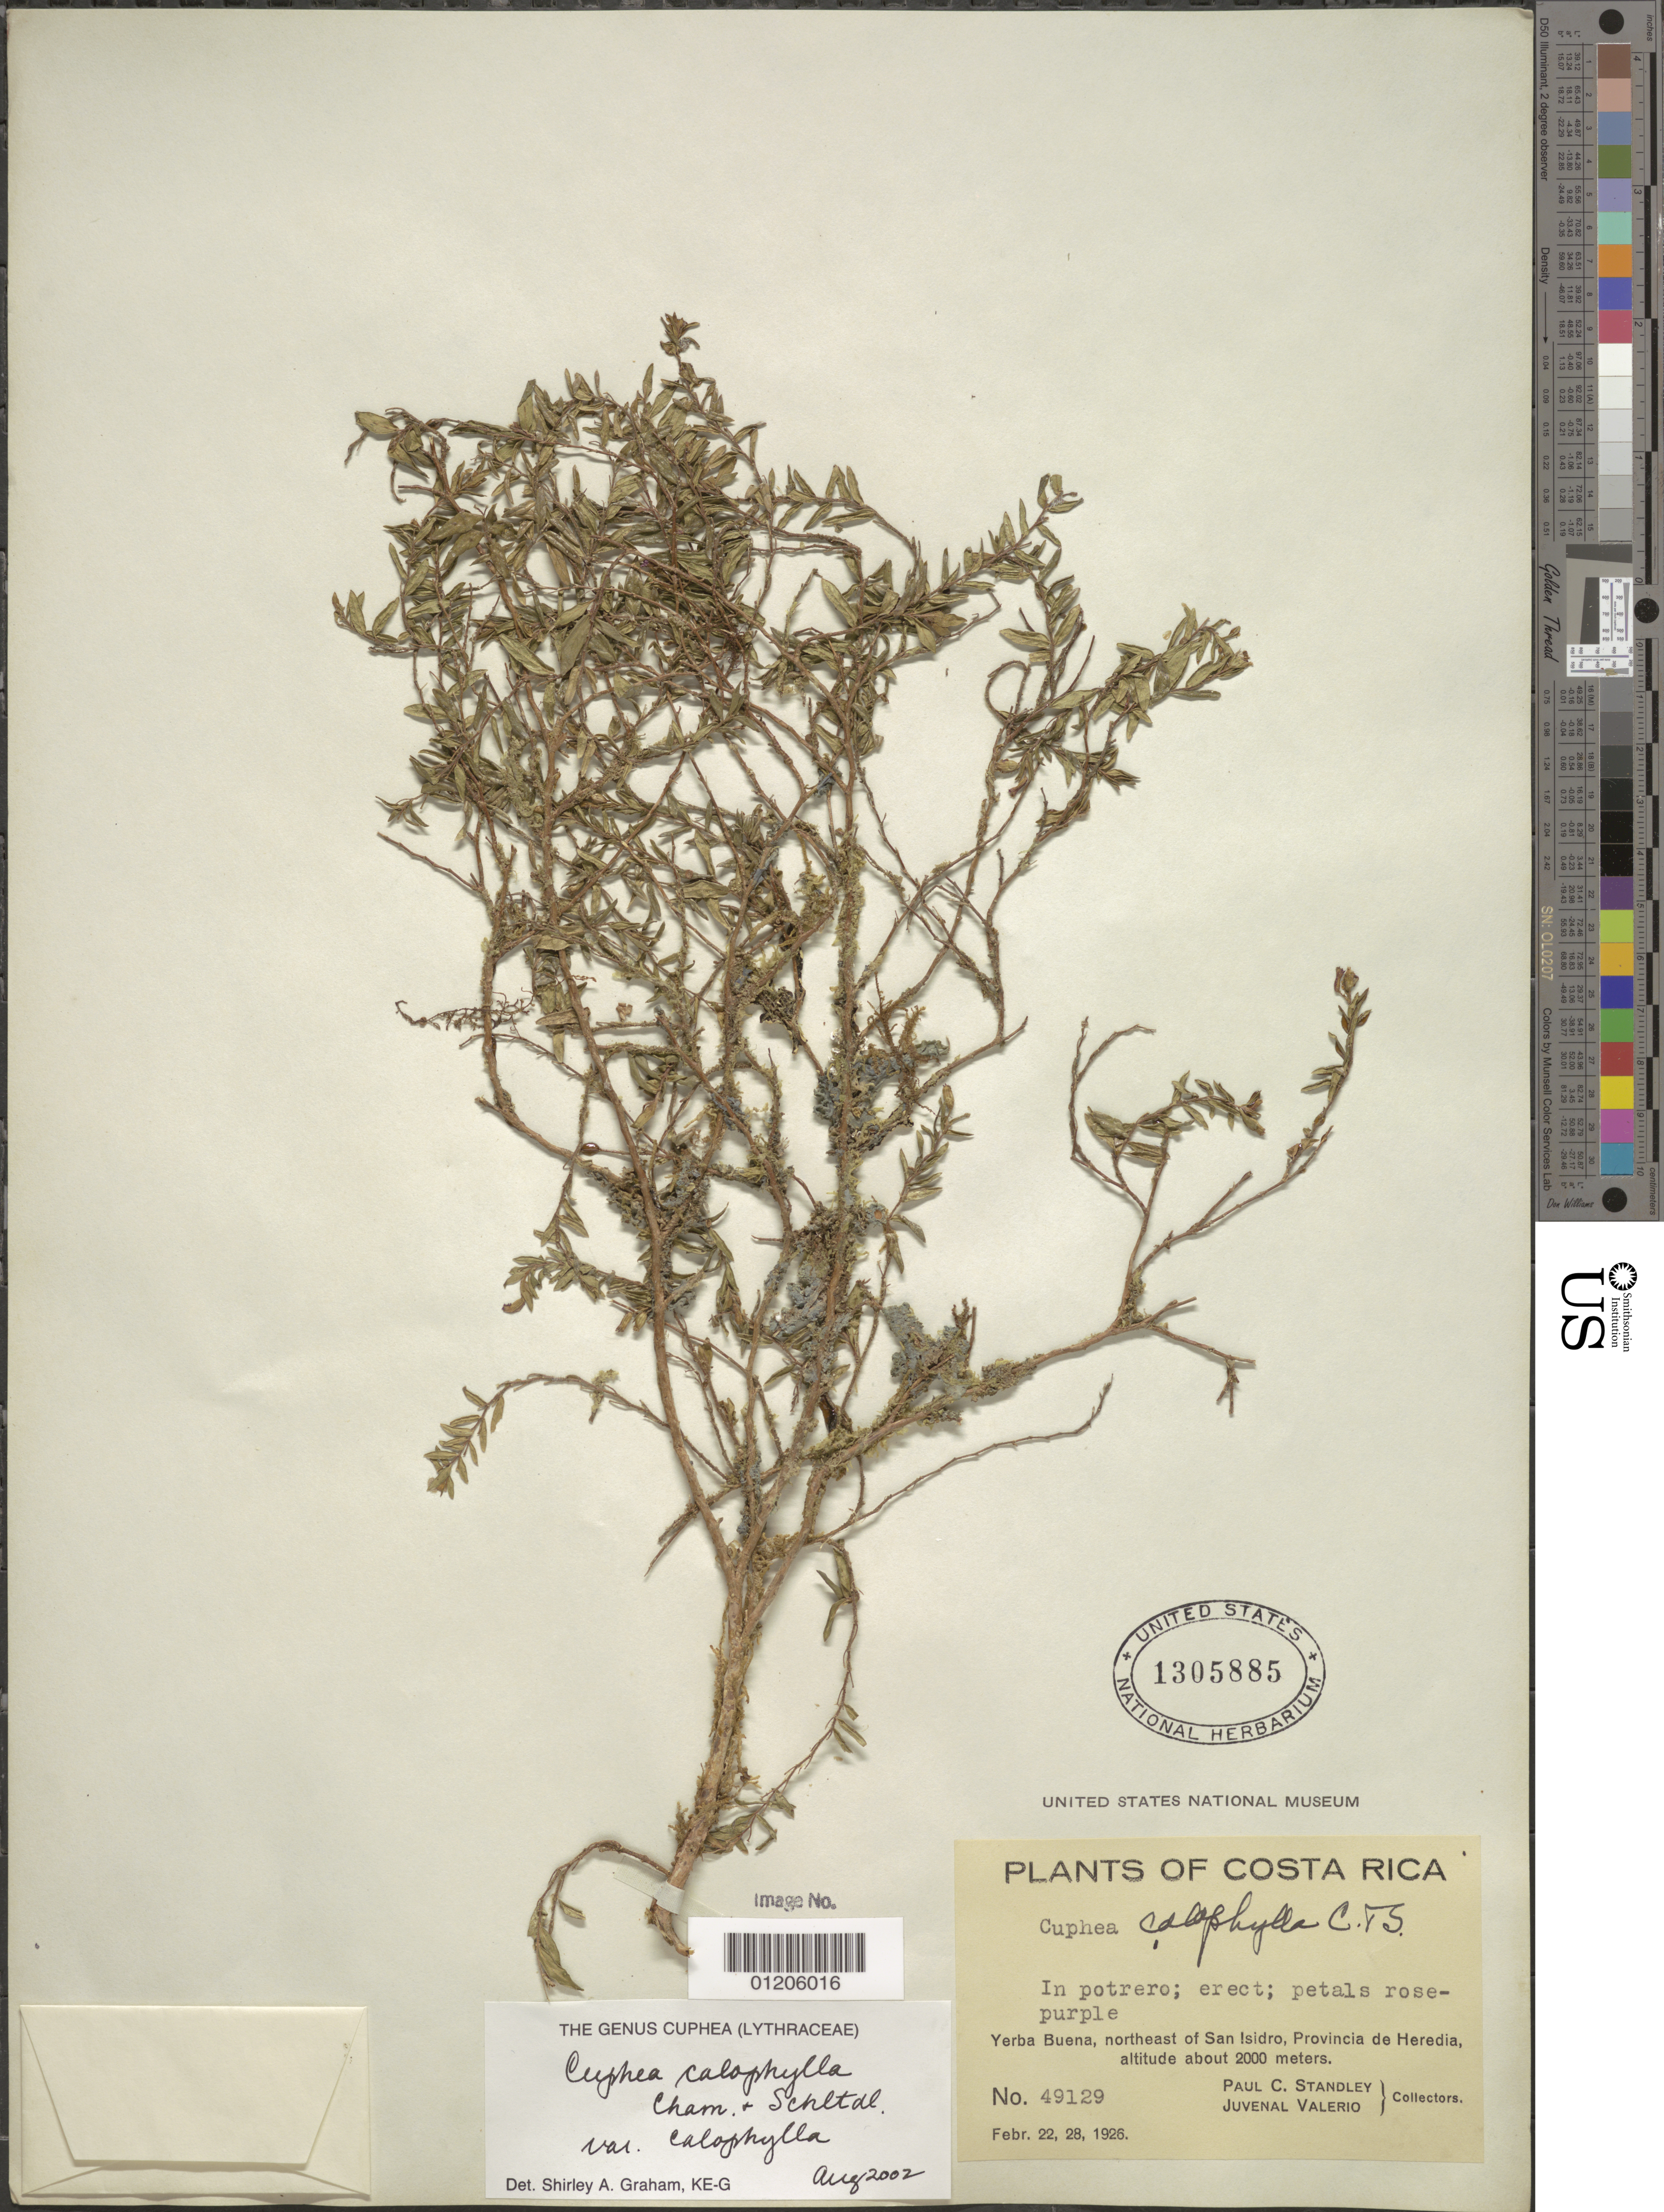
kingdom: Plantae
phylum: Tracheophyta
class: Magnoliopsida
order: Myrtales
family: Lythraceae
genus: Cuphea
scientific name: Cuphea calophylla var. calophylla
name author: Cham. & Schltdl.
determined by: Graham, S.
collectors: P. C. Standley & J. Valerio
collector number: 49129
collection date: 1926-02-22,1926-02-28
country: Costa Rica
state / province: Heredia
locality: Yerba Buena, northeast of San Isidro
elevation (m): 2000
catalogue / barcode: US 1305885